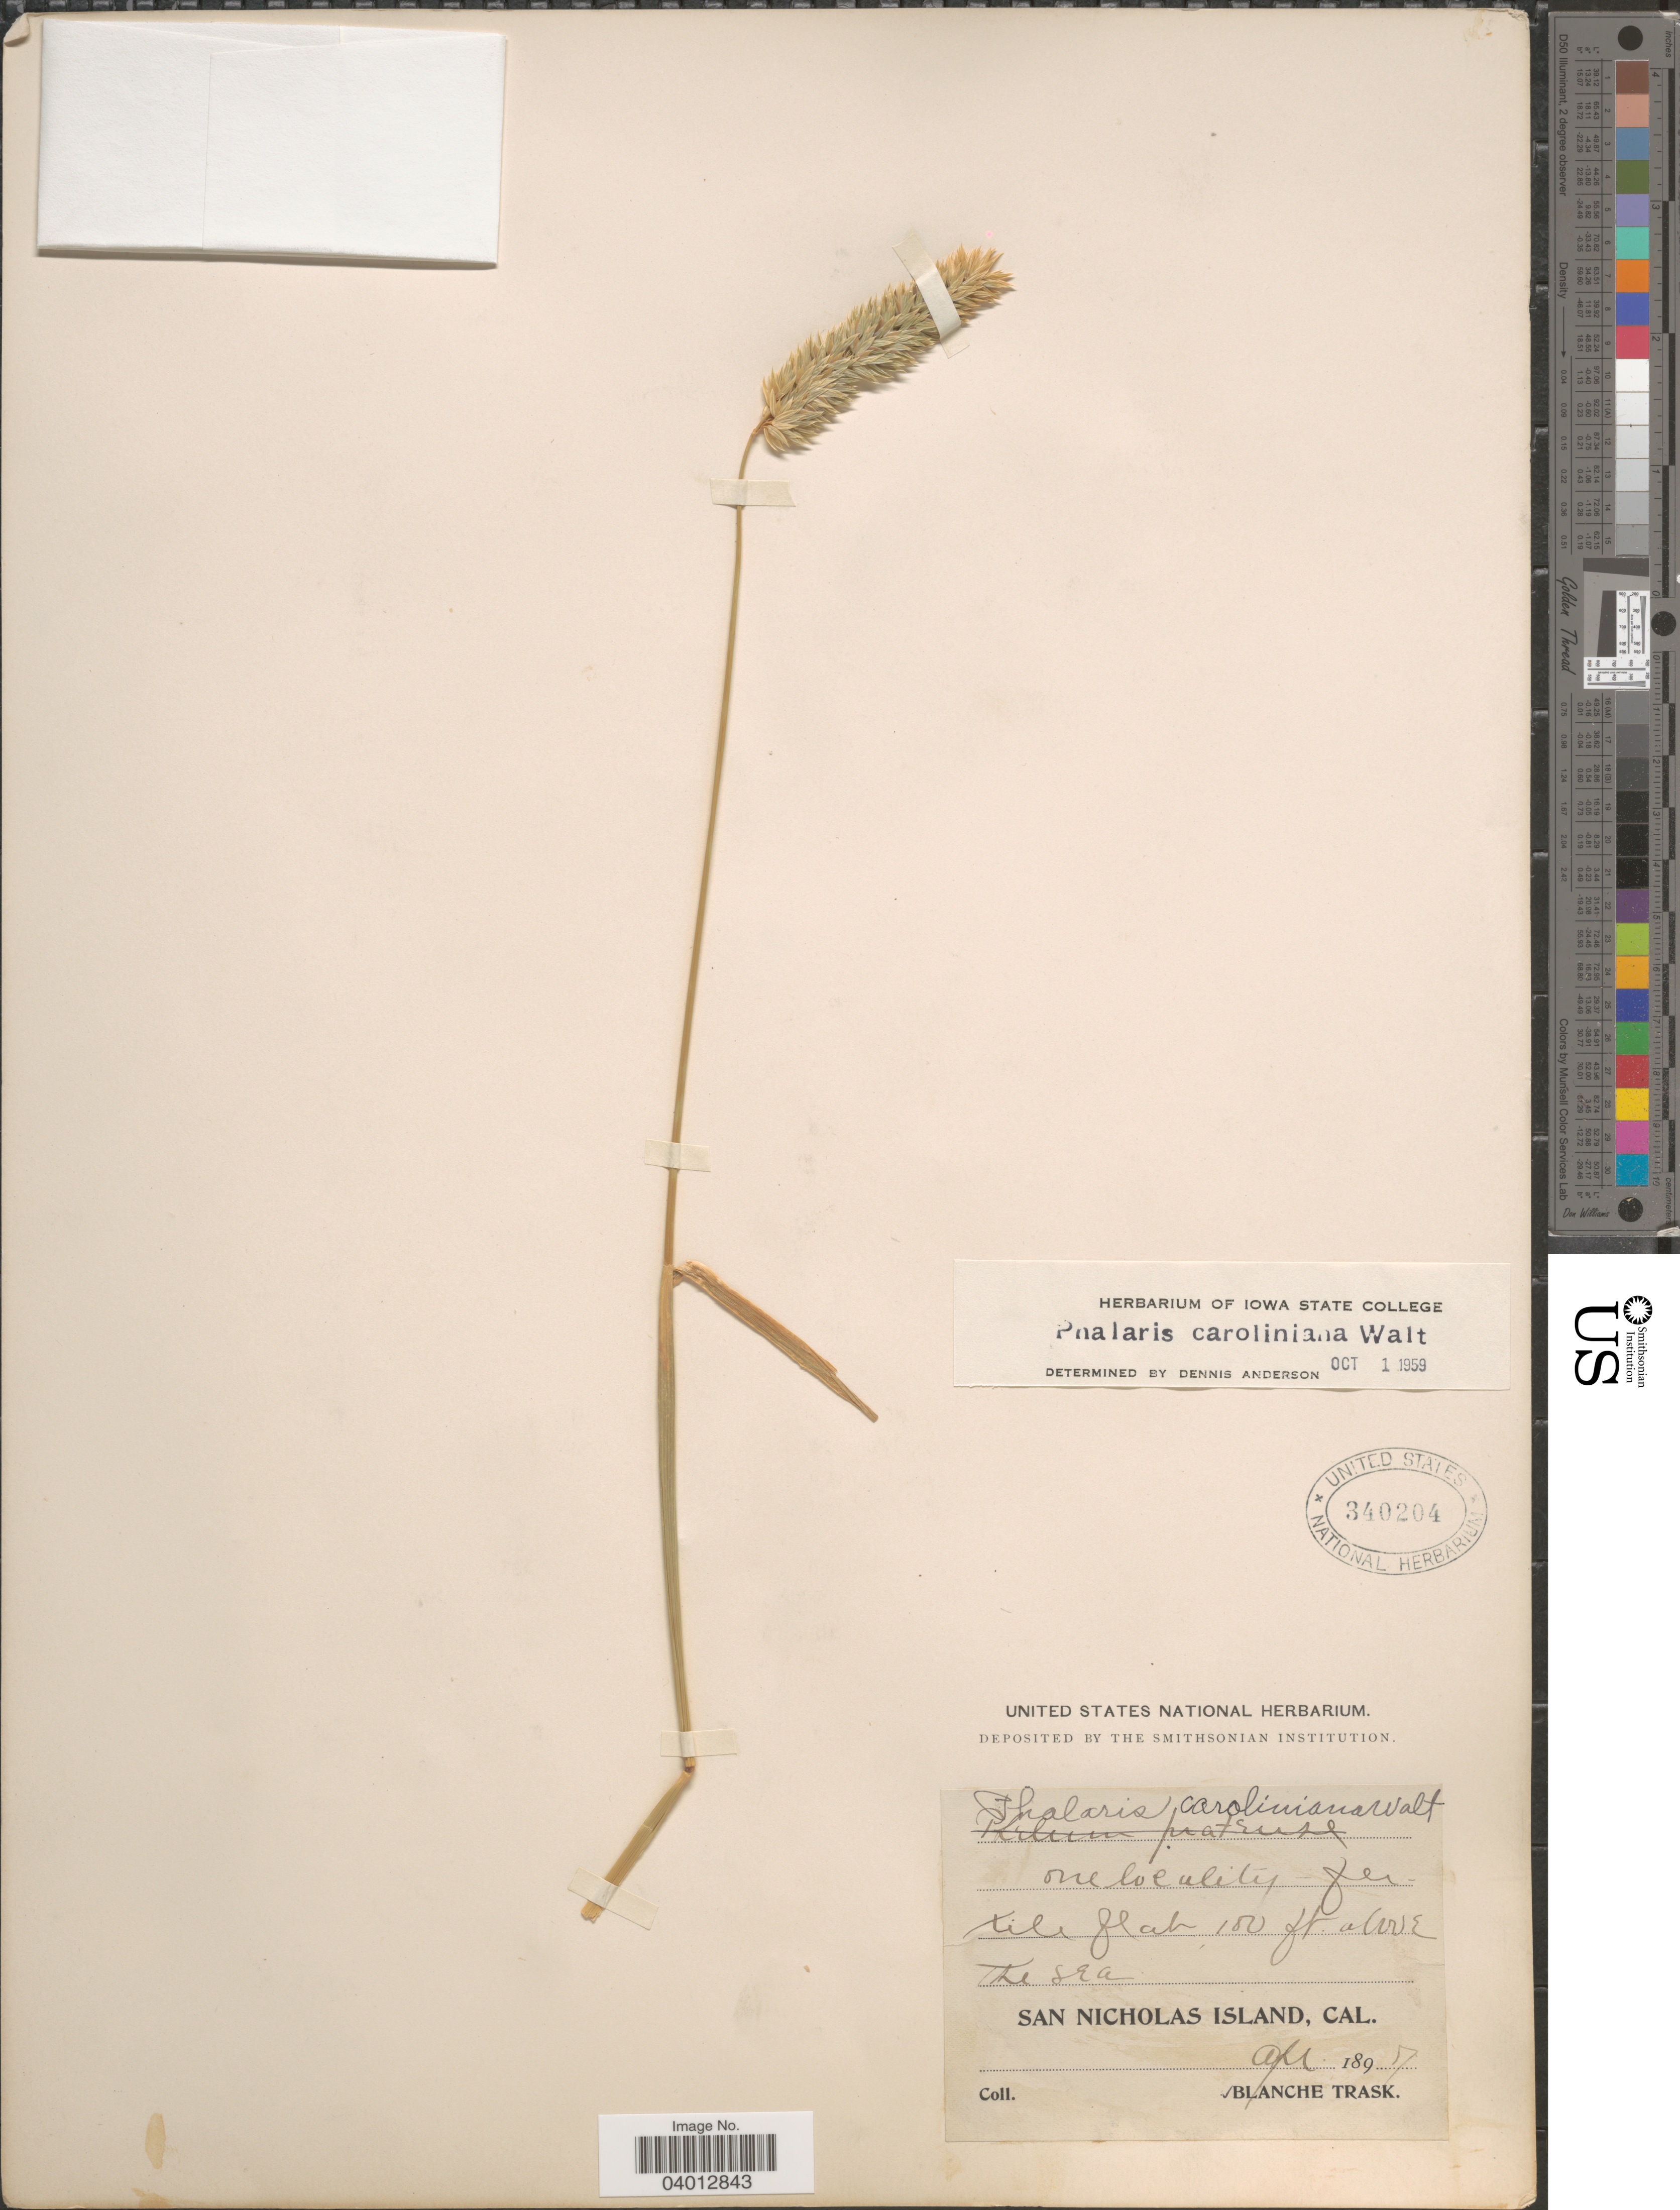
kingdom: Plantae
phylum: Tracheophyta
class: Liliopsida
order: Poales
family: Poaceae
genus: Phalaris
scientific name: Phalaris caroliniana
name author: Walter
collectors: B. Trask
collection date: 1897-04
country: United States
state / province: California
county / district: Ventura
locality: San Nicholas Island.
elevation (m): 30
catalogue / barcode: US 340204